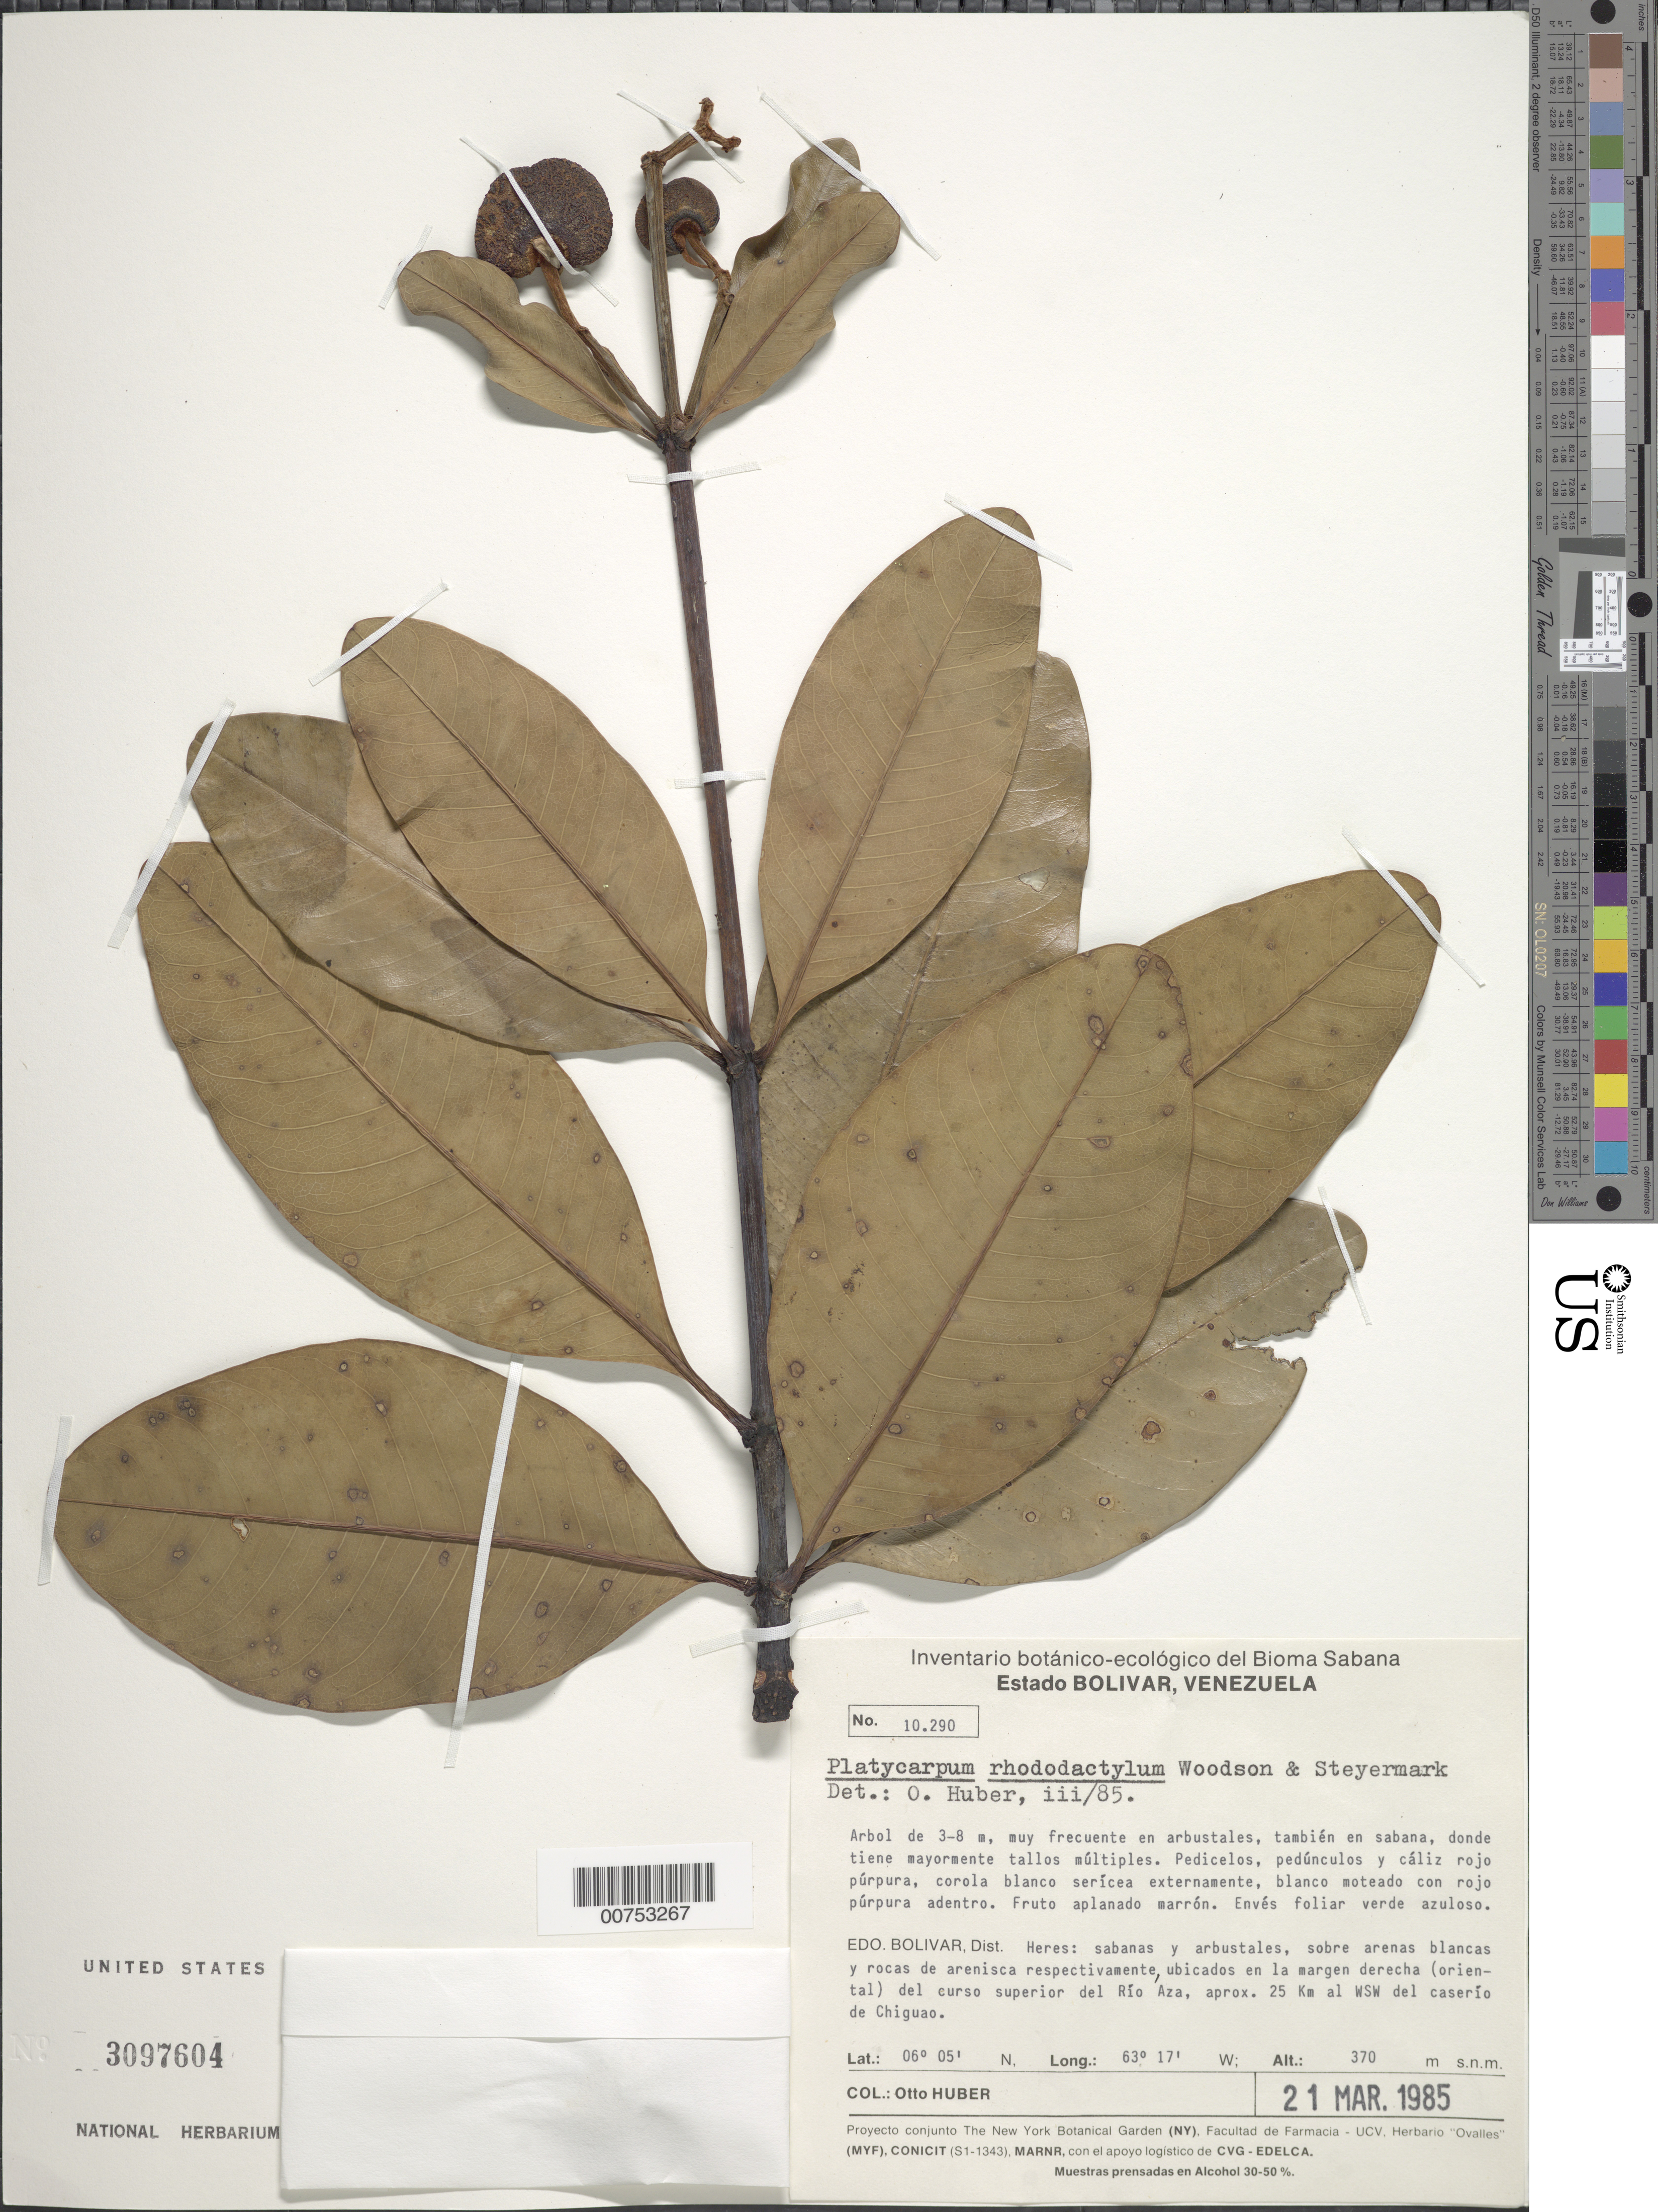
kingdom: Plantae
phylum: Tracheophyta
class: Magnoliopsida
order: Gentianales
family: Rubiaceae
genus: Platycarpum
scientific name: Platycarpum rhododactylum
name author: Woodson & Steyerm.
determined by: Huber, Otto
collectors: O. Huber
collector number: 10290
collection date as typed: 21-Mar-85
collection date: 1985-03-21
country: Venezuela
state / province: Bolívar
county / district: Heres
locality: Río Aza, 25 km WSW del caserío de Chiguao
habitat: Sabanas y arbustales, sobre arenas blancas y rocas de arenisca respectivamente; en arbustales, en sabana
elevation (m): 370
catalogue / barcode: US 3097604